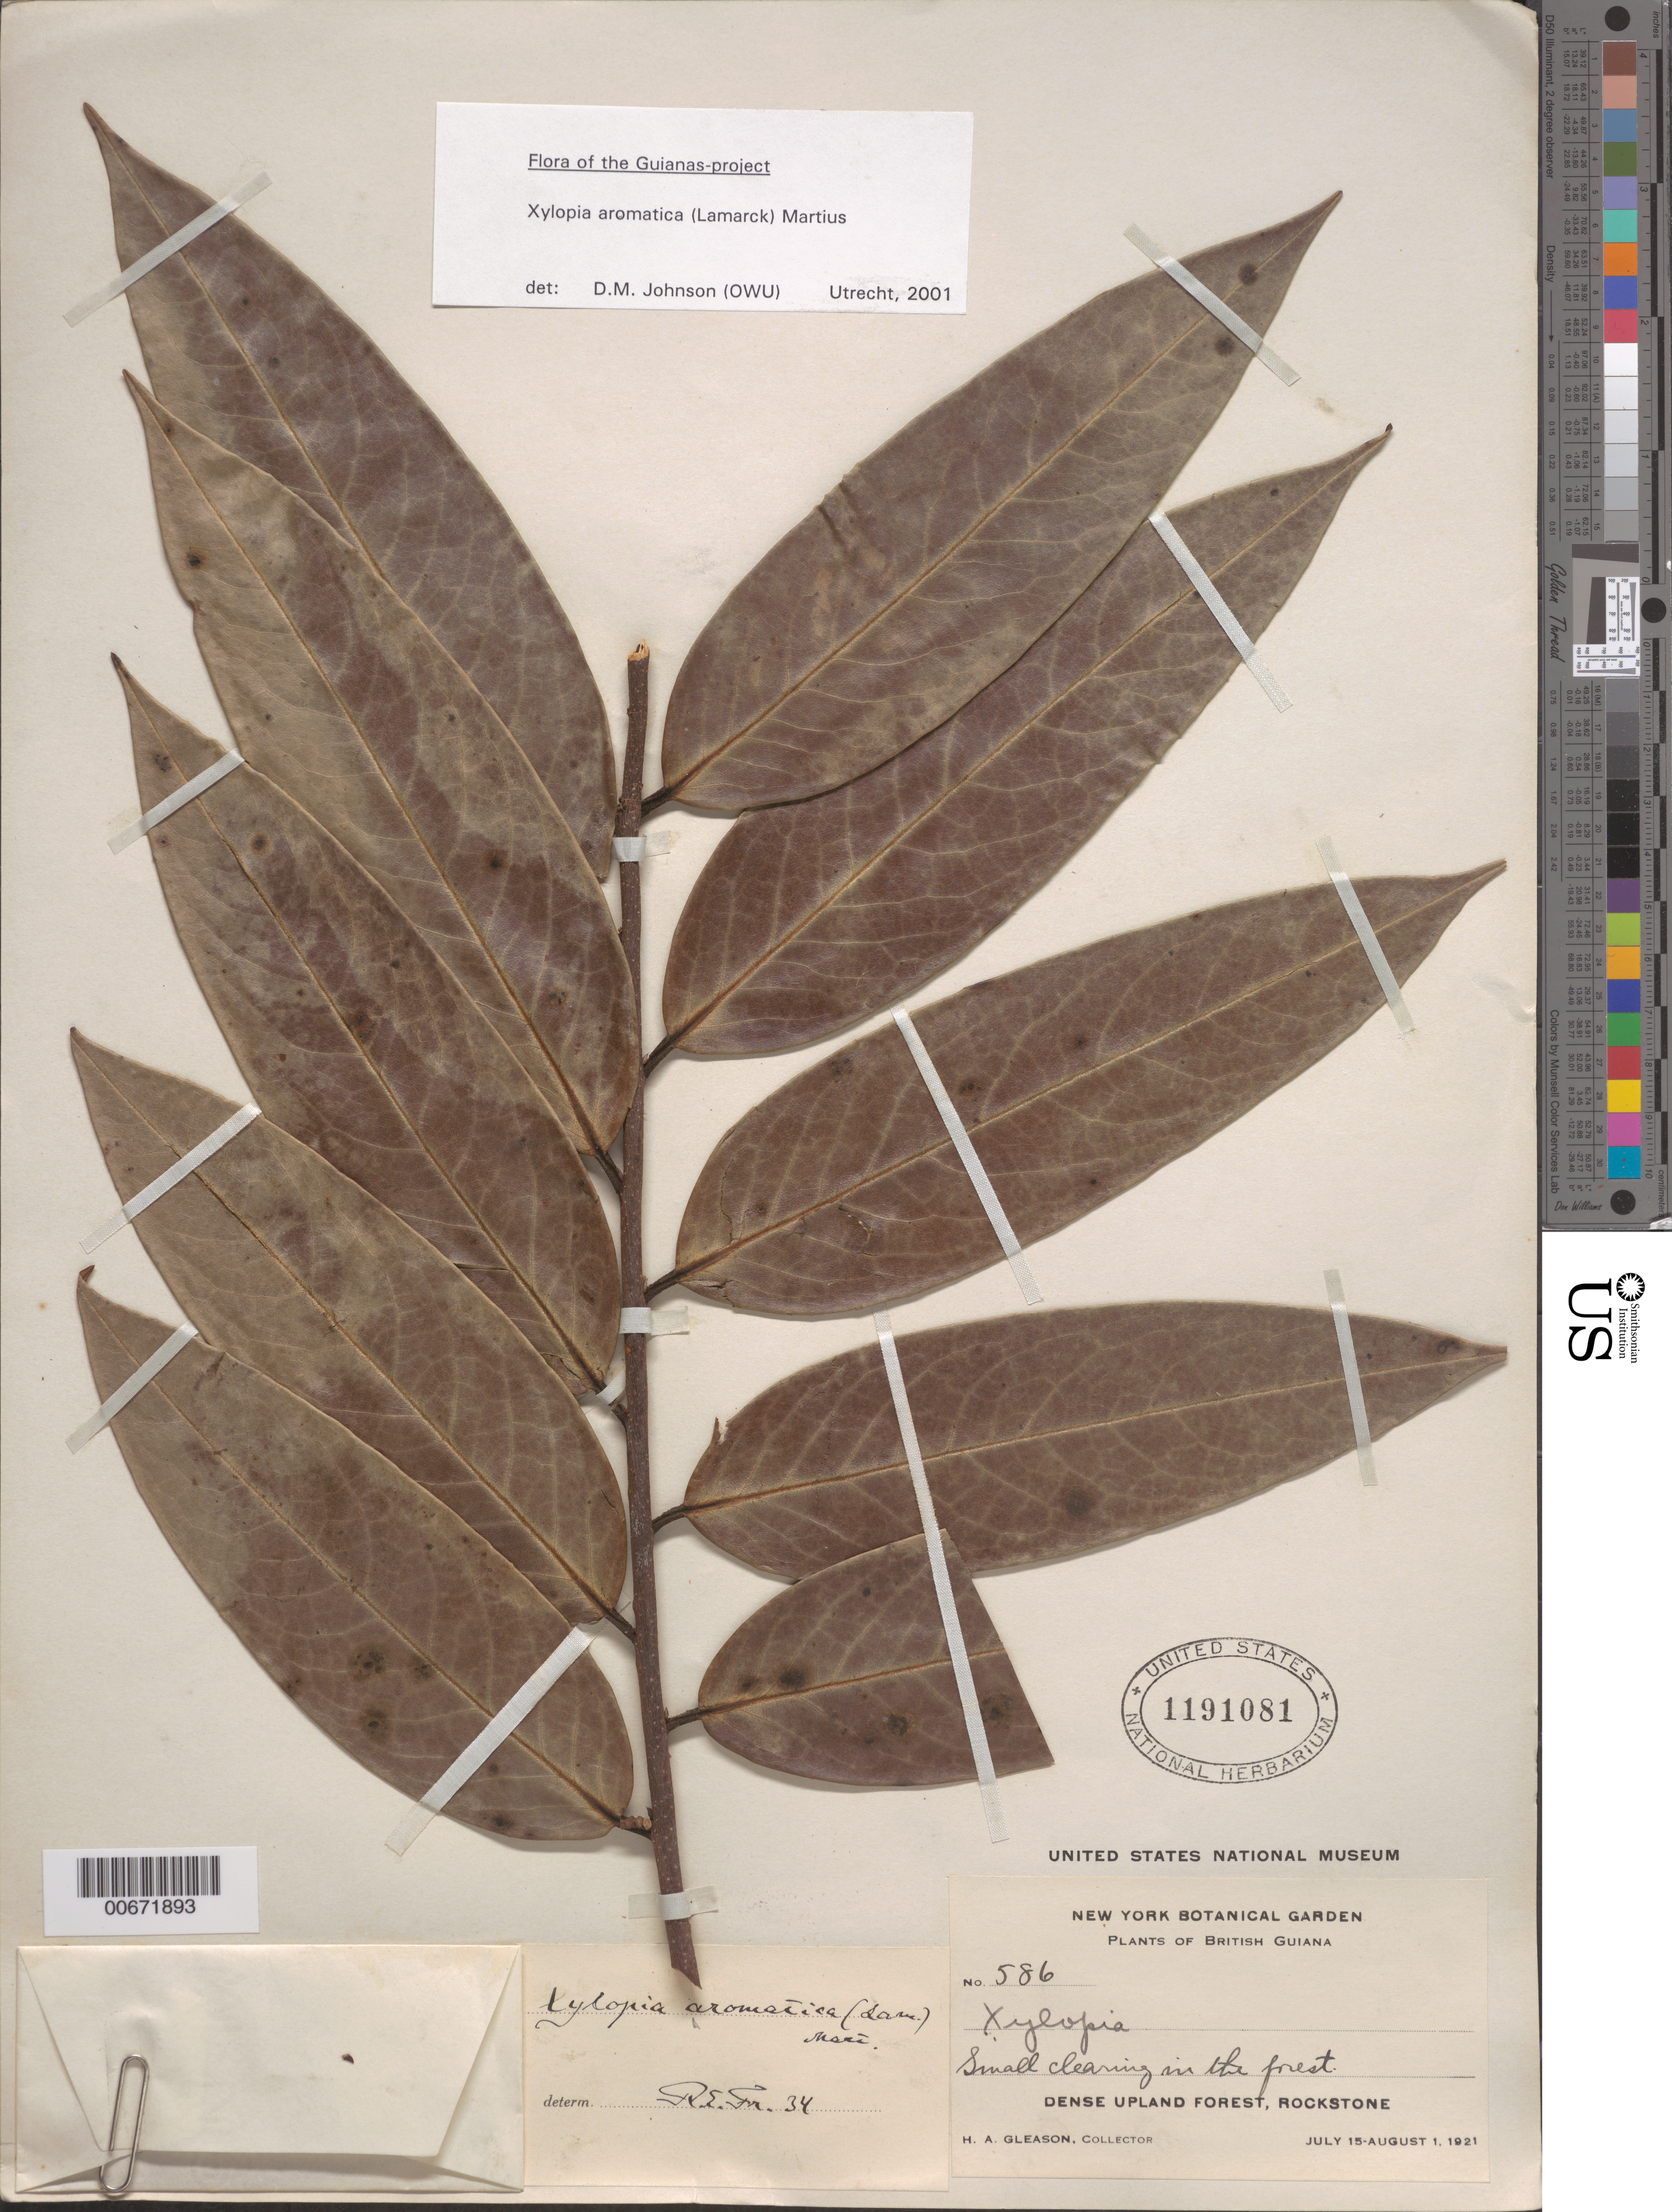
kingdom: Plantae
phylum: Tracheophyta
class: Magnoliopsida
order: Magnoliales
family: Annonaceae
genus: Xylopia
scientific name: Xylopia aromatica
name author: (Lam.) Mart.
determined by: Johnson, D. M.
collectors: H. A. Gleason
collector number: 586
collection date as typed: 15-Jul-21 to 1-Aug-21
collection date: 1921-07-15/1921-08-01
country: Guyana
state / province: U. Demerara-Berbice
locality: Rockstone, in and about the village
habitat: Small clearing in forest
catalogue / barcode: US 1191081